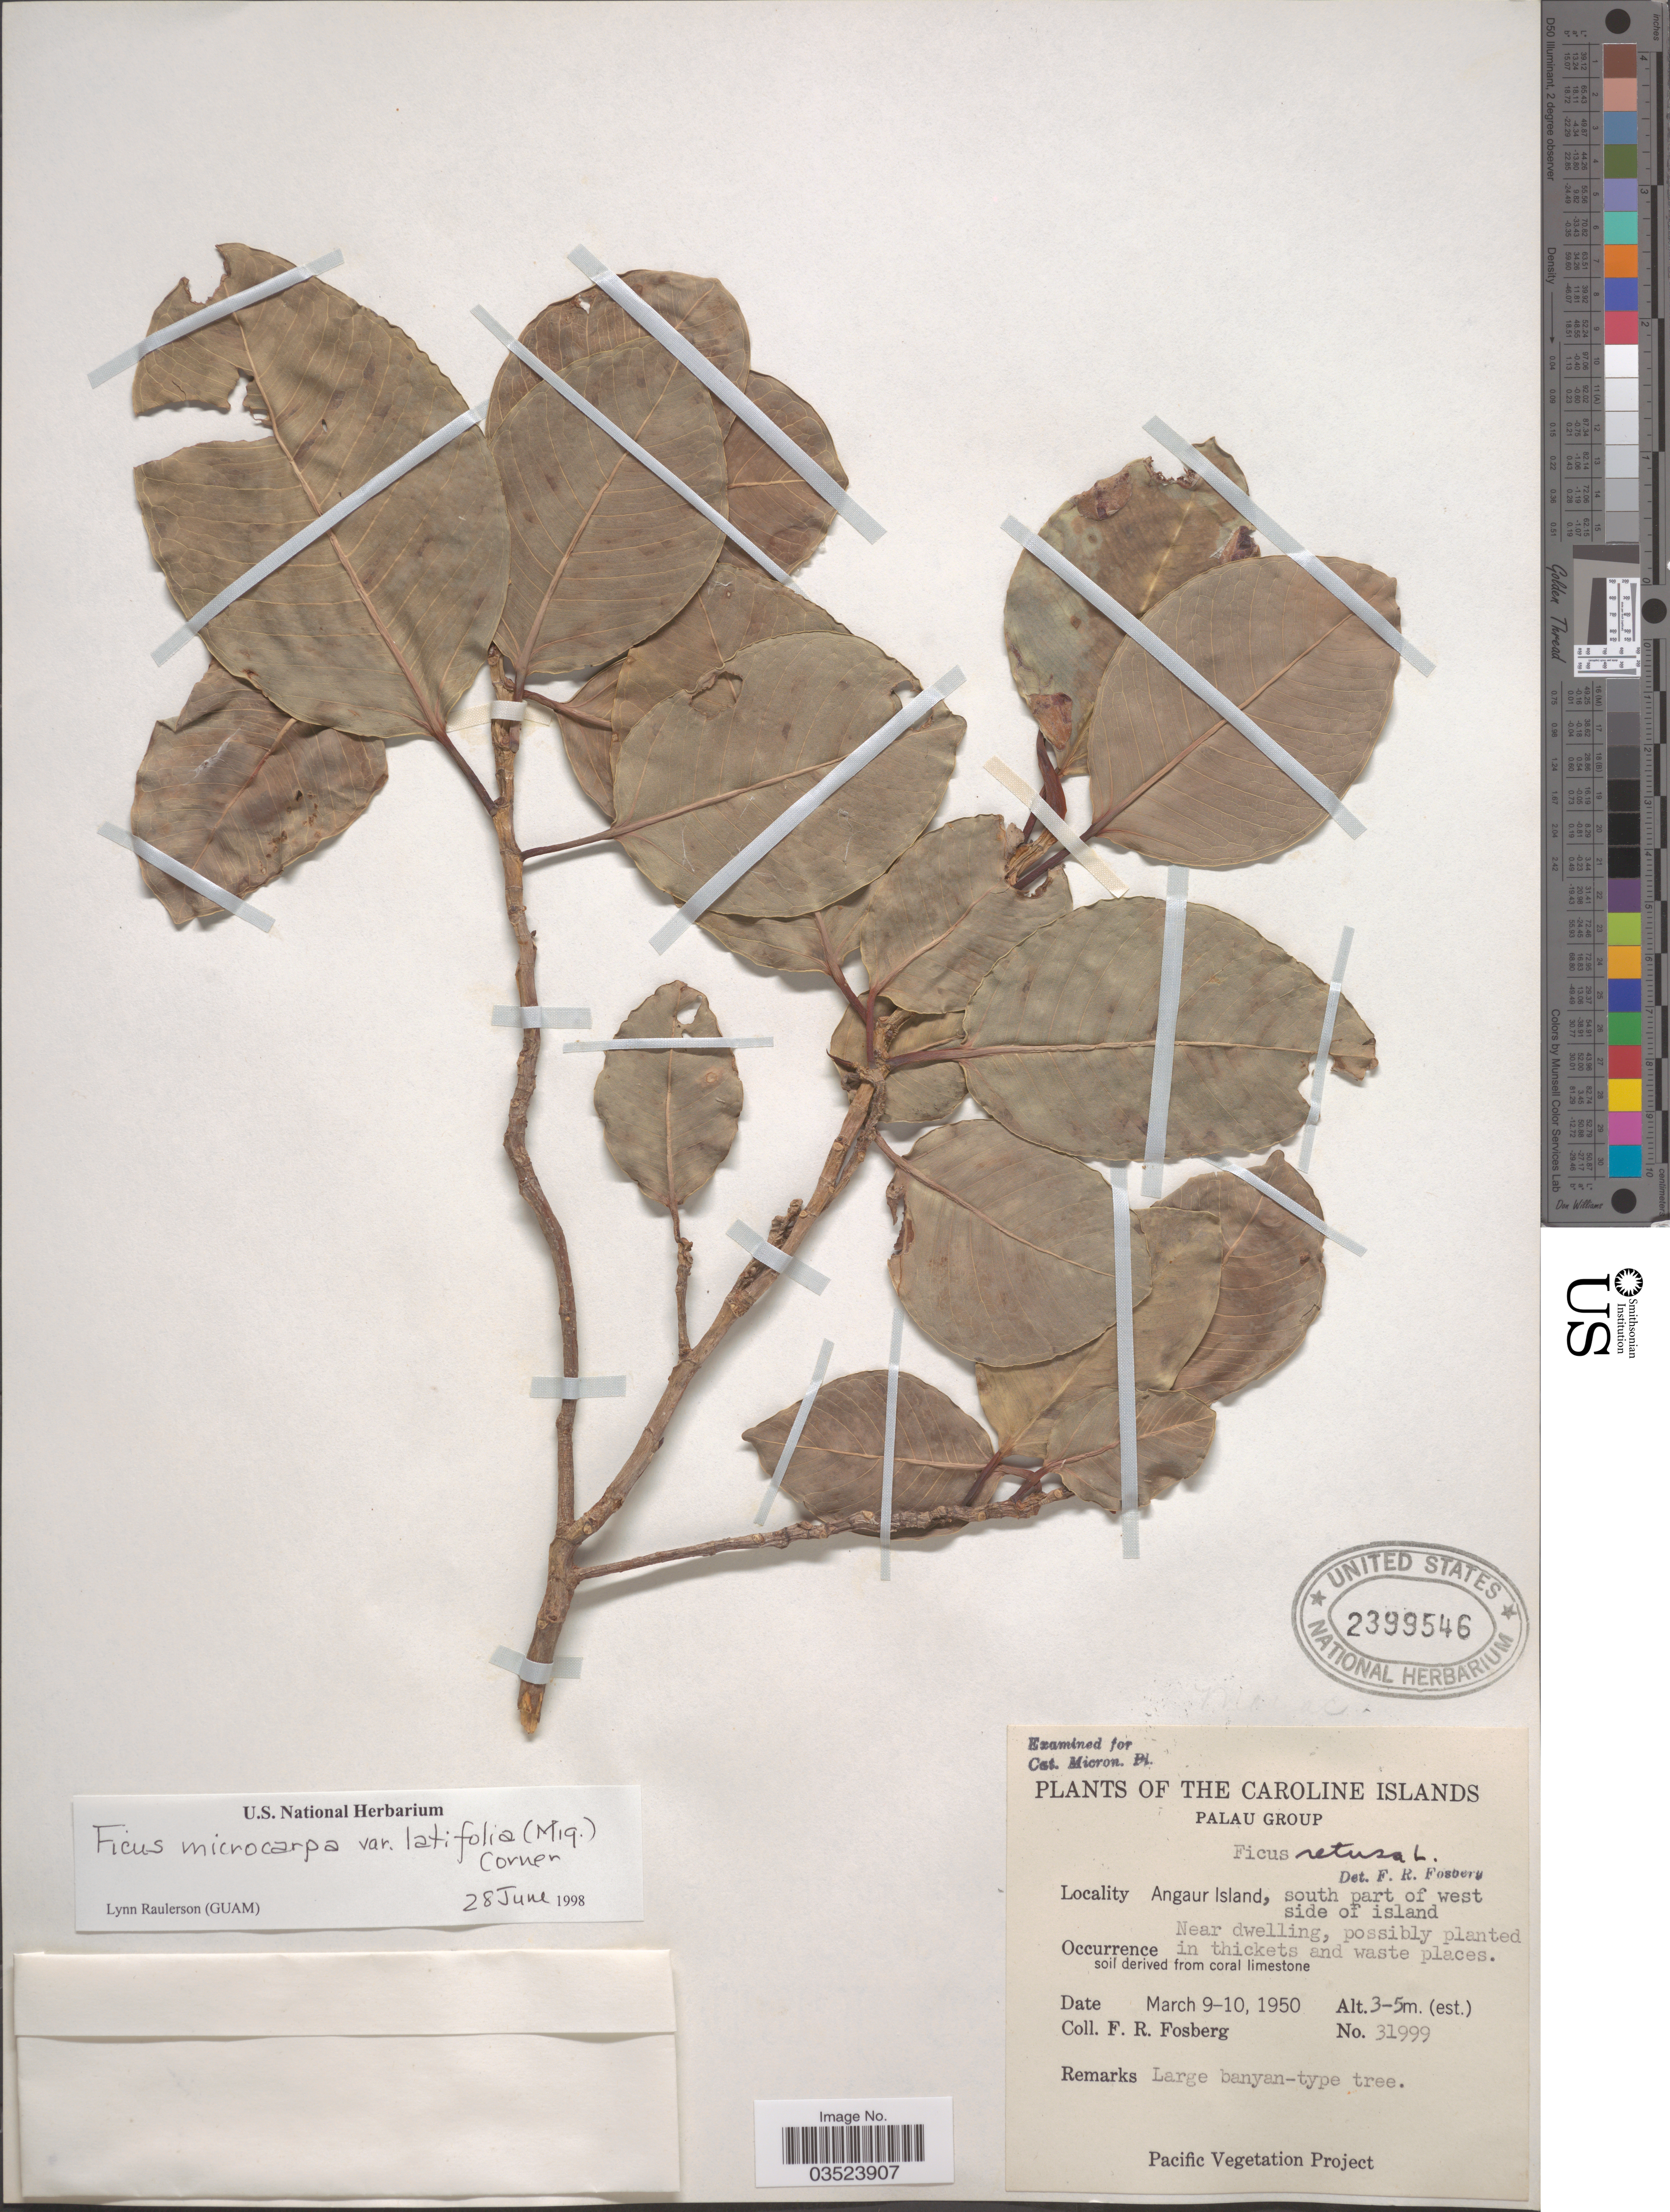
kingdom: Plantae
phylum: Tracheophyta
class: Magnoliopsida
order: Rosales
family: Moraceae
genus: Ficus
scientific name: Ficus microcarpa var. latifolia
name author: (Miq.) Corner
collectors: F. R. Fosberg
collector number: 31999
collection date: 1950-03-09/1950-03-10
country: Palau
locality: The Caroline Islands. Palau Group. Anguar Island, south part of west side of island.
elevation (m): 3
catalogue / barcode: US 2399546